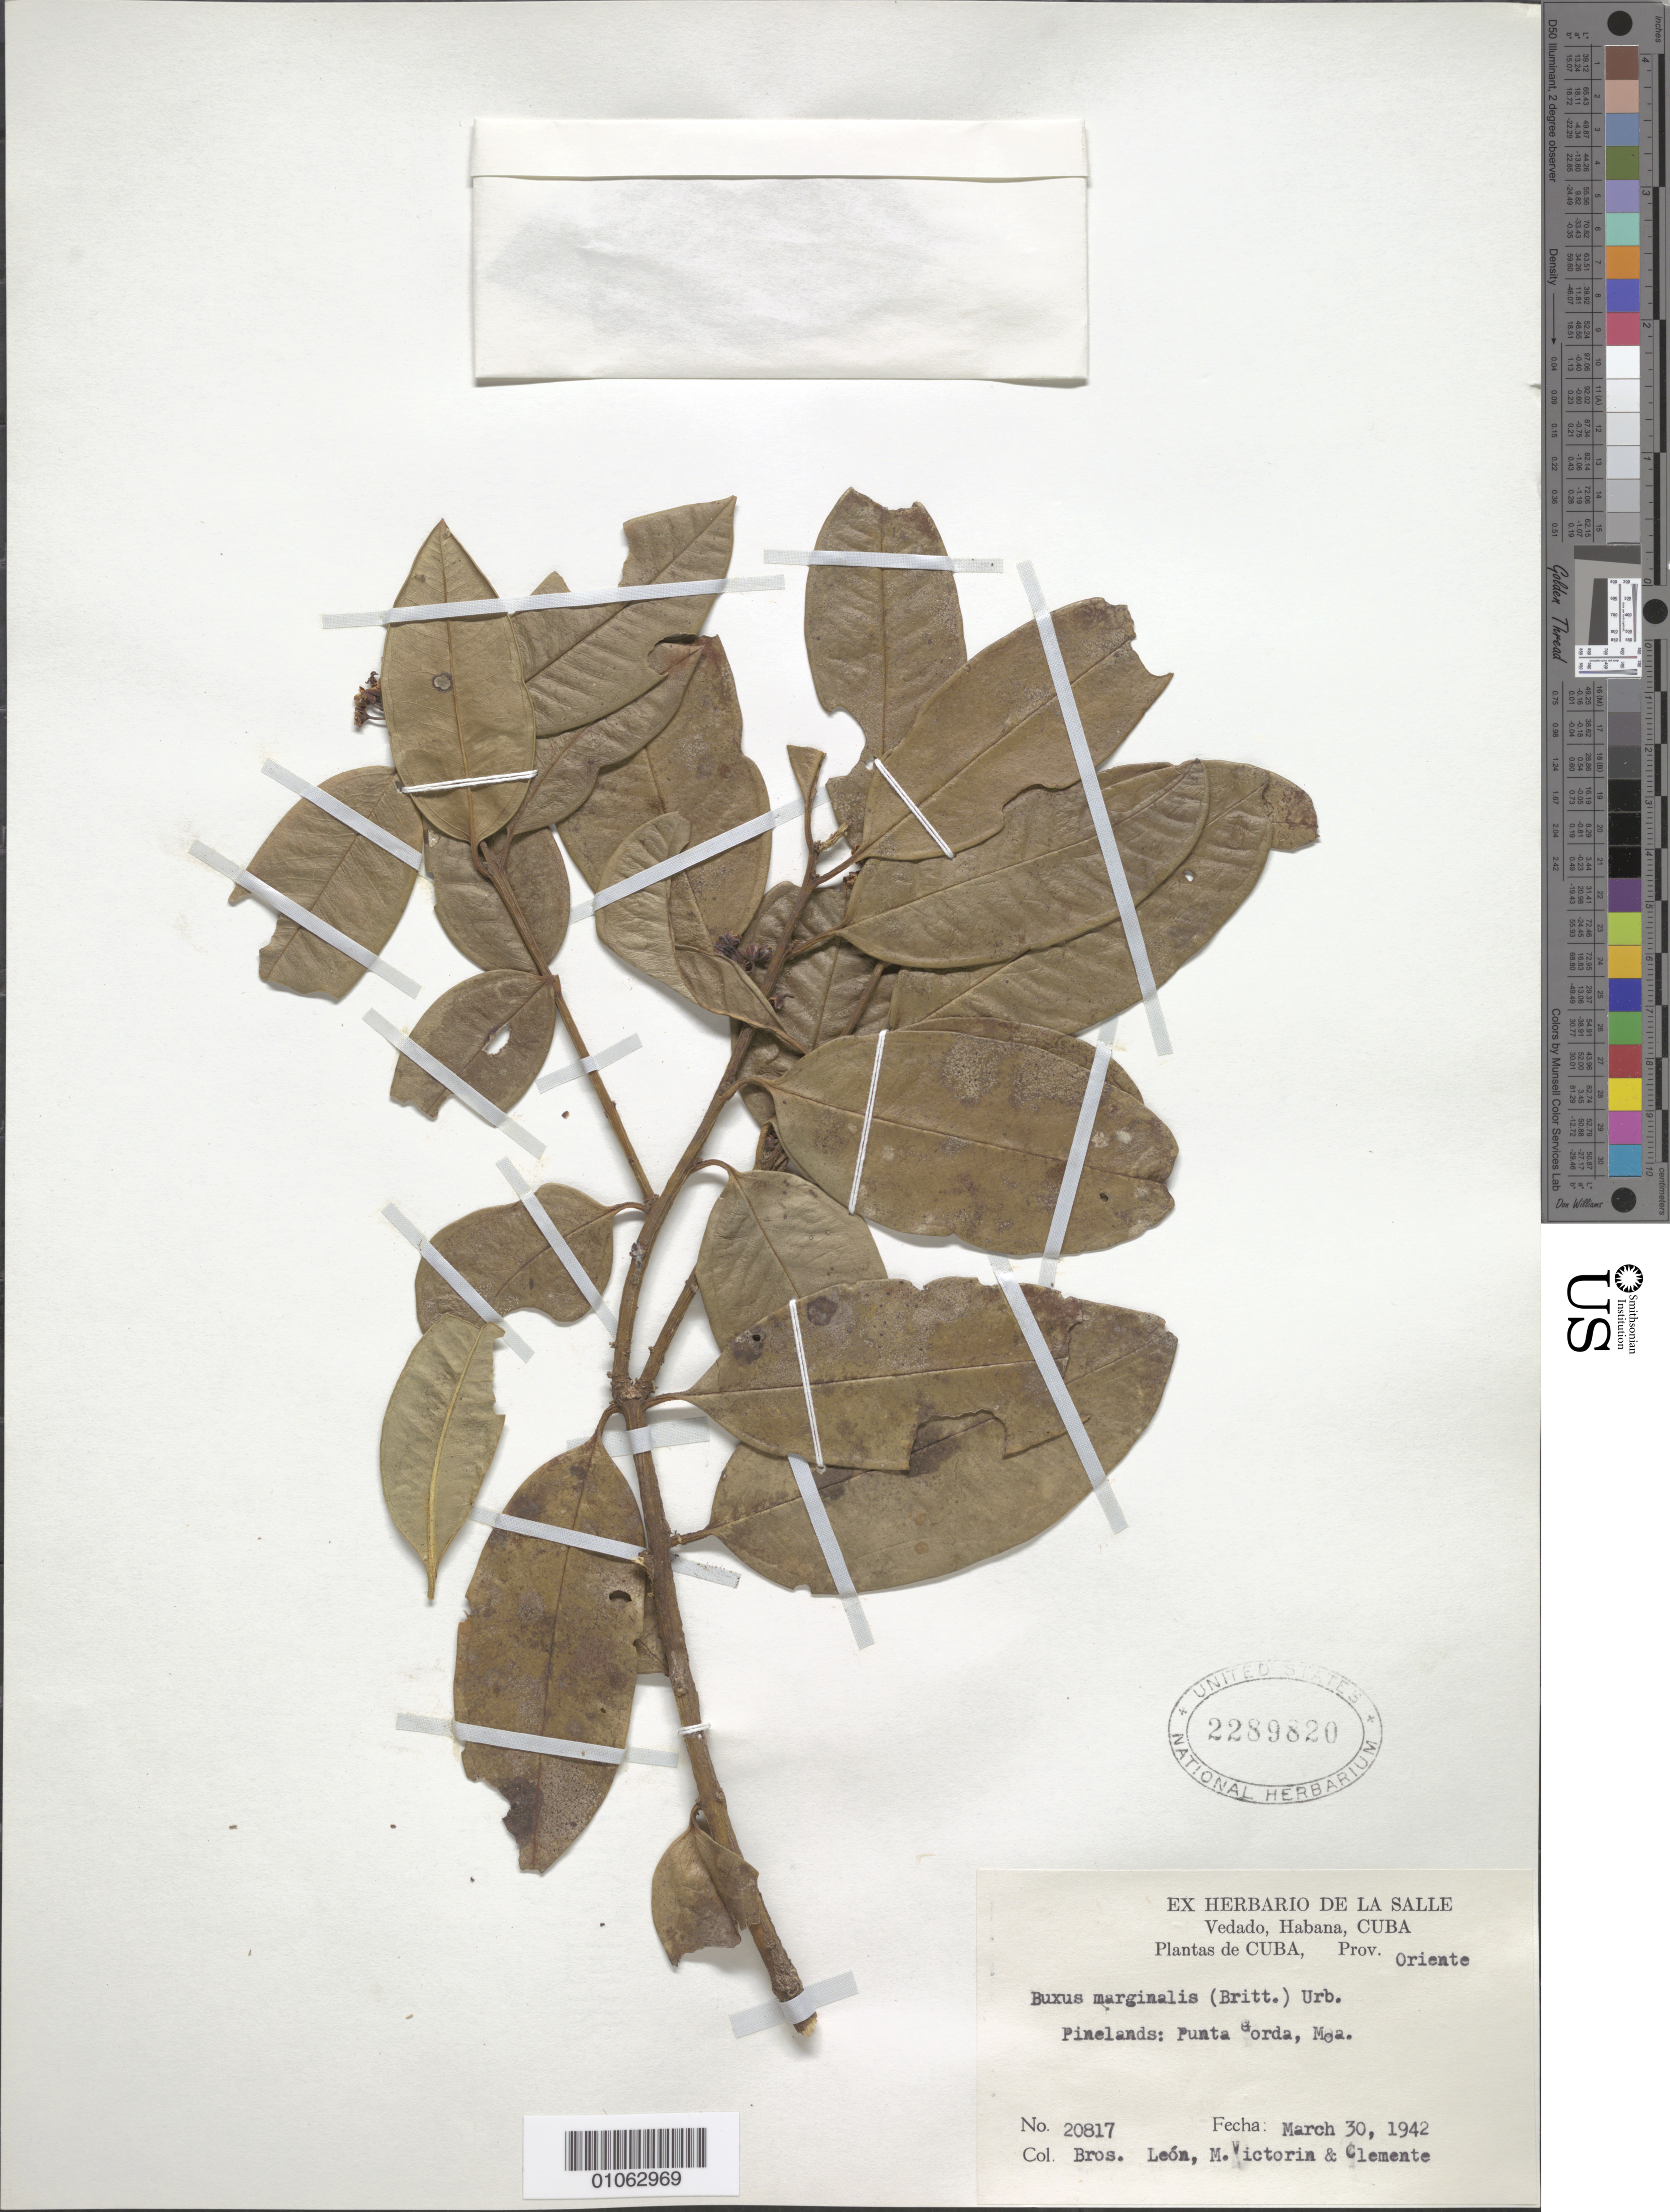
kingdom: Plantae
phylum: Tracheophyta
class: Magnoliopsida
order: Buxales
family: Buxaceae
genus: Buxus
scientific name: Buxus marginalis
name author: (Britton) Urb.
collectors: Bro. León, F. Victorin & Bro. Clemente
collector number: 20817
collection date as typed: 30 Mar 1942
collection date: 1942-03-30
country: Cuba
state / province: Holguín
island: Cuba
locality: Pinelands, Punta Borda, Moa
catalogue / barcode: US 2289820